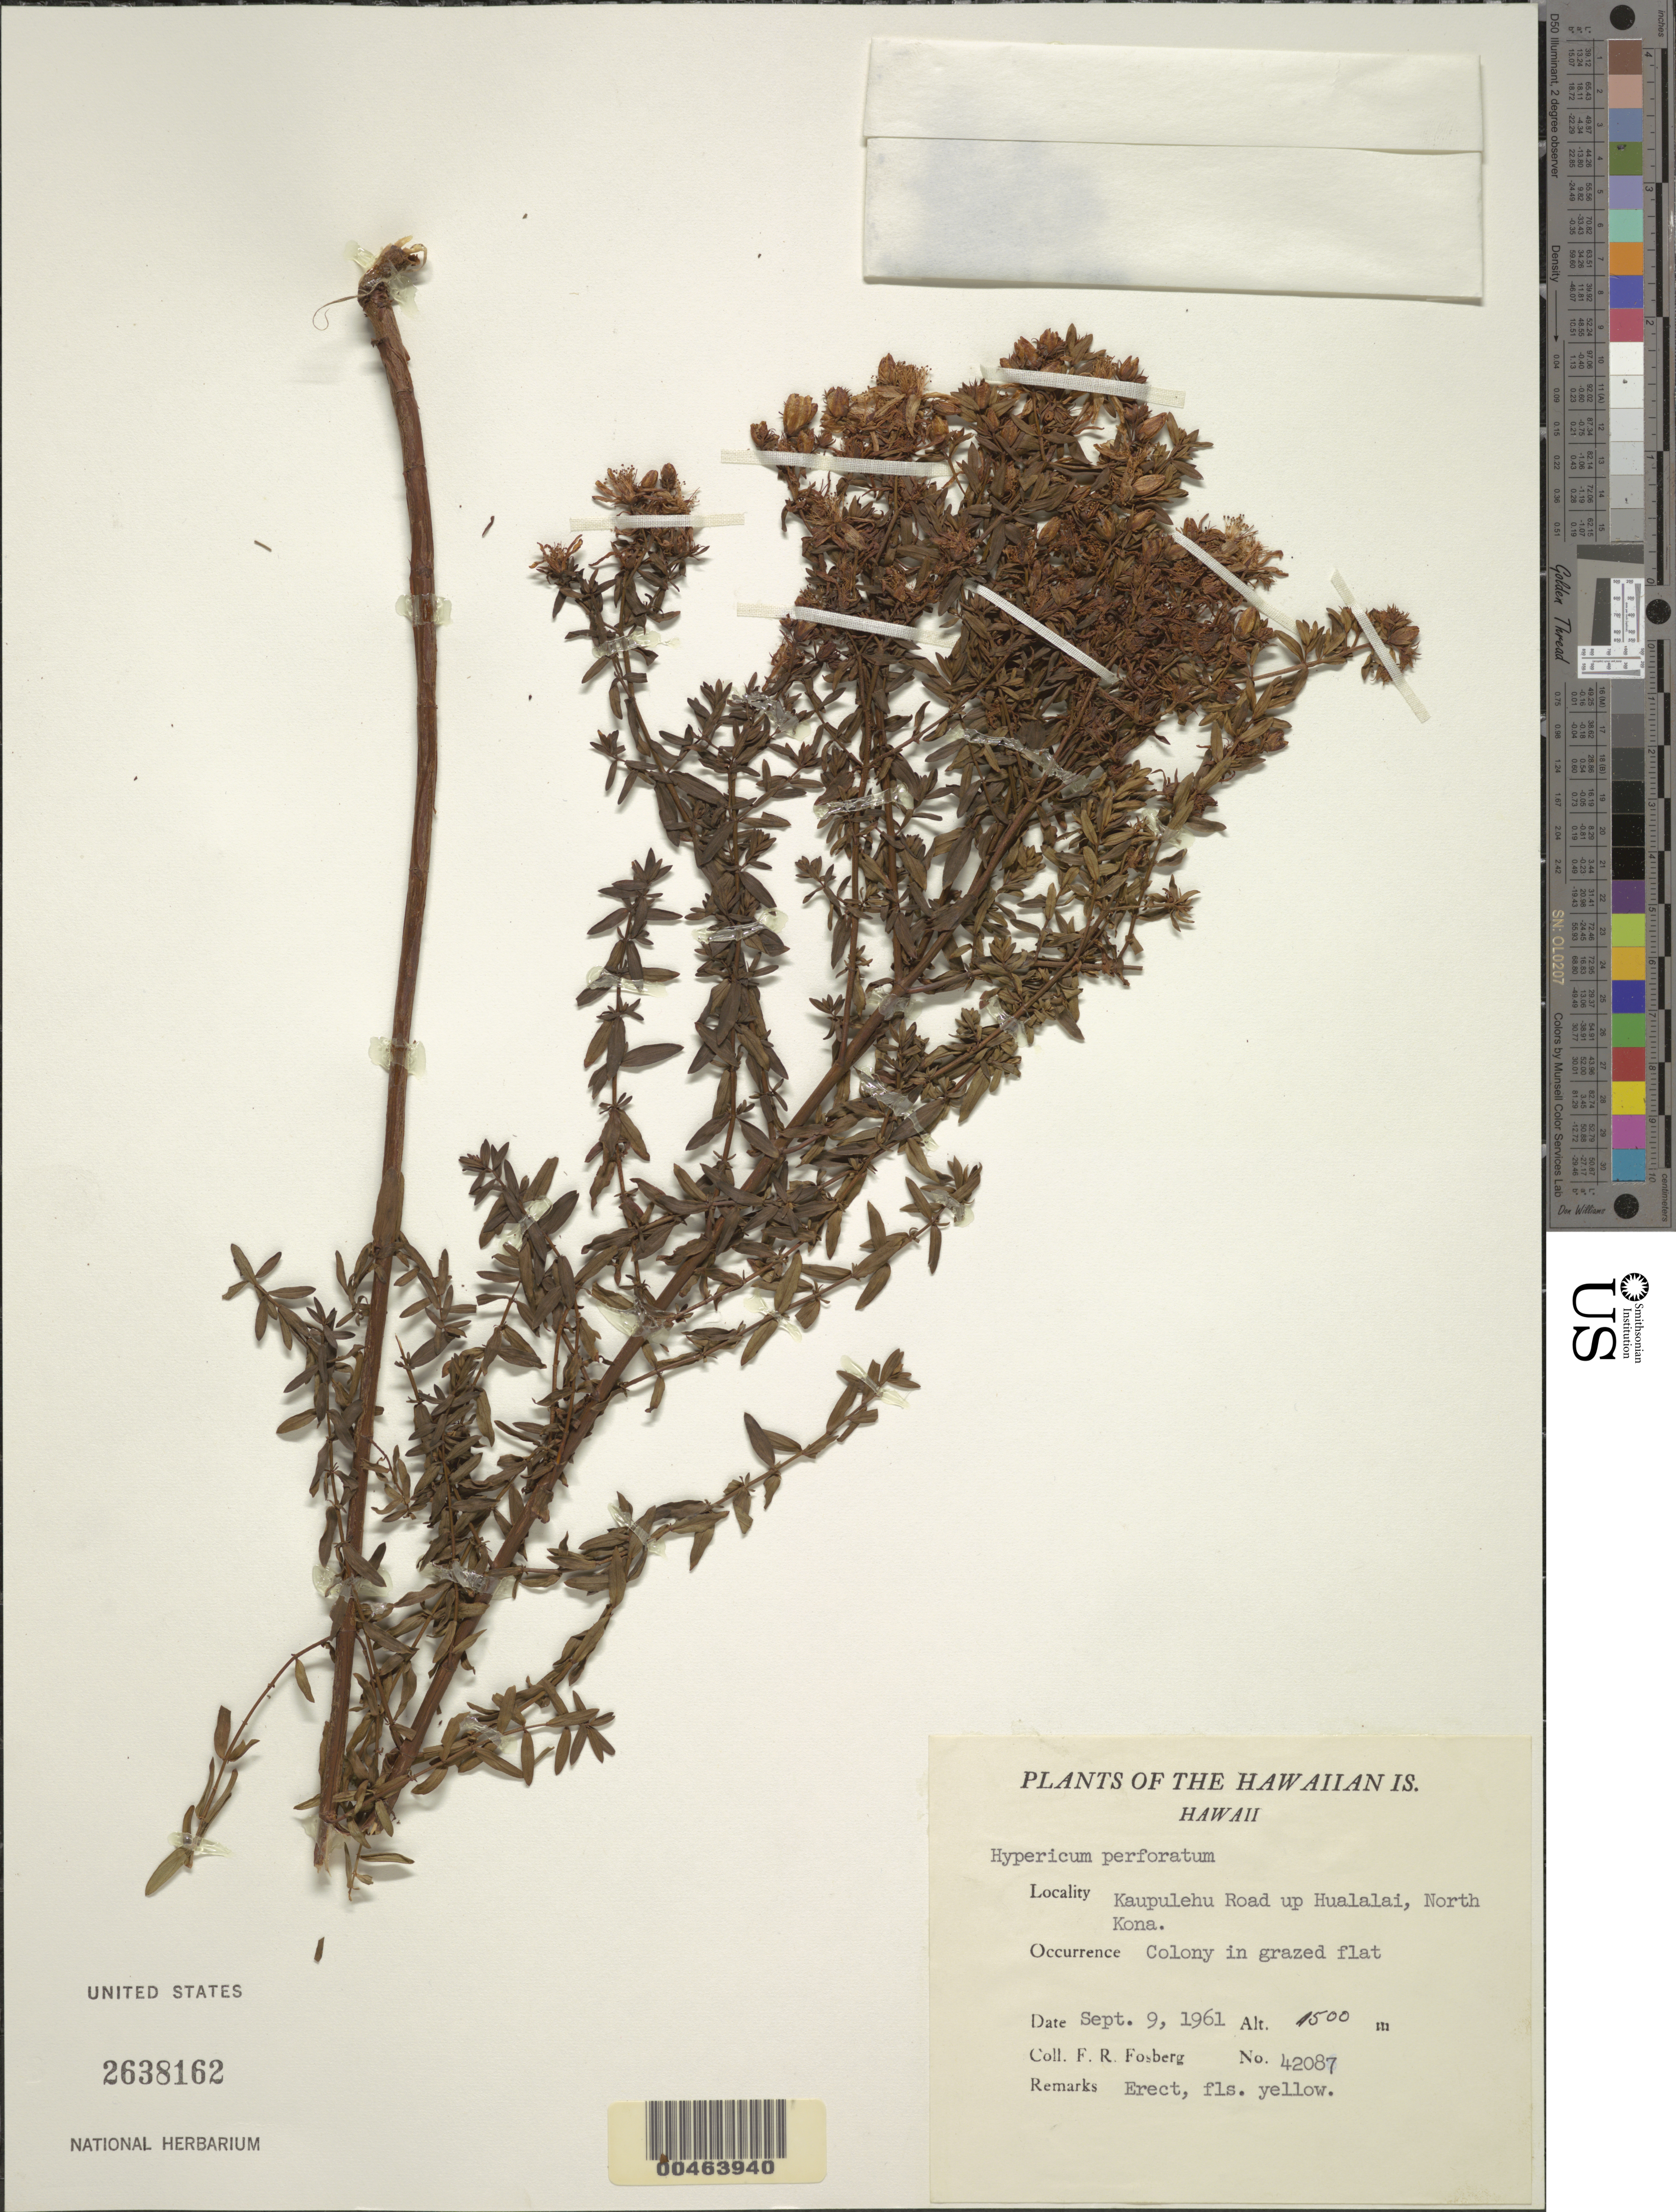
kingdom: Plantae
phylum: Tracheophyta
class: Magnoliopsida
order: Malpighiales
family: Hypericaceae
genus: Hypericum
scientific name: Hypericum perforatum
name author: L.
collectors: F. R. Fosberg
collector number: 42087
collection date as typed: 9 Sep 1961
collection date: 1961-09-09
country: United States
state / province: Hawaii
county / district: Hawaii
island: Hawaii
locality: Kaupulehu Road up Hualalai, North Kona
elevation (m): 1500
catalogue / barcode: US 2638162